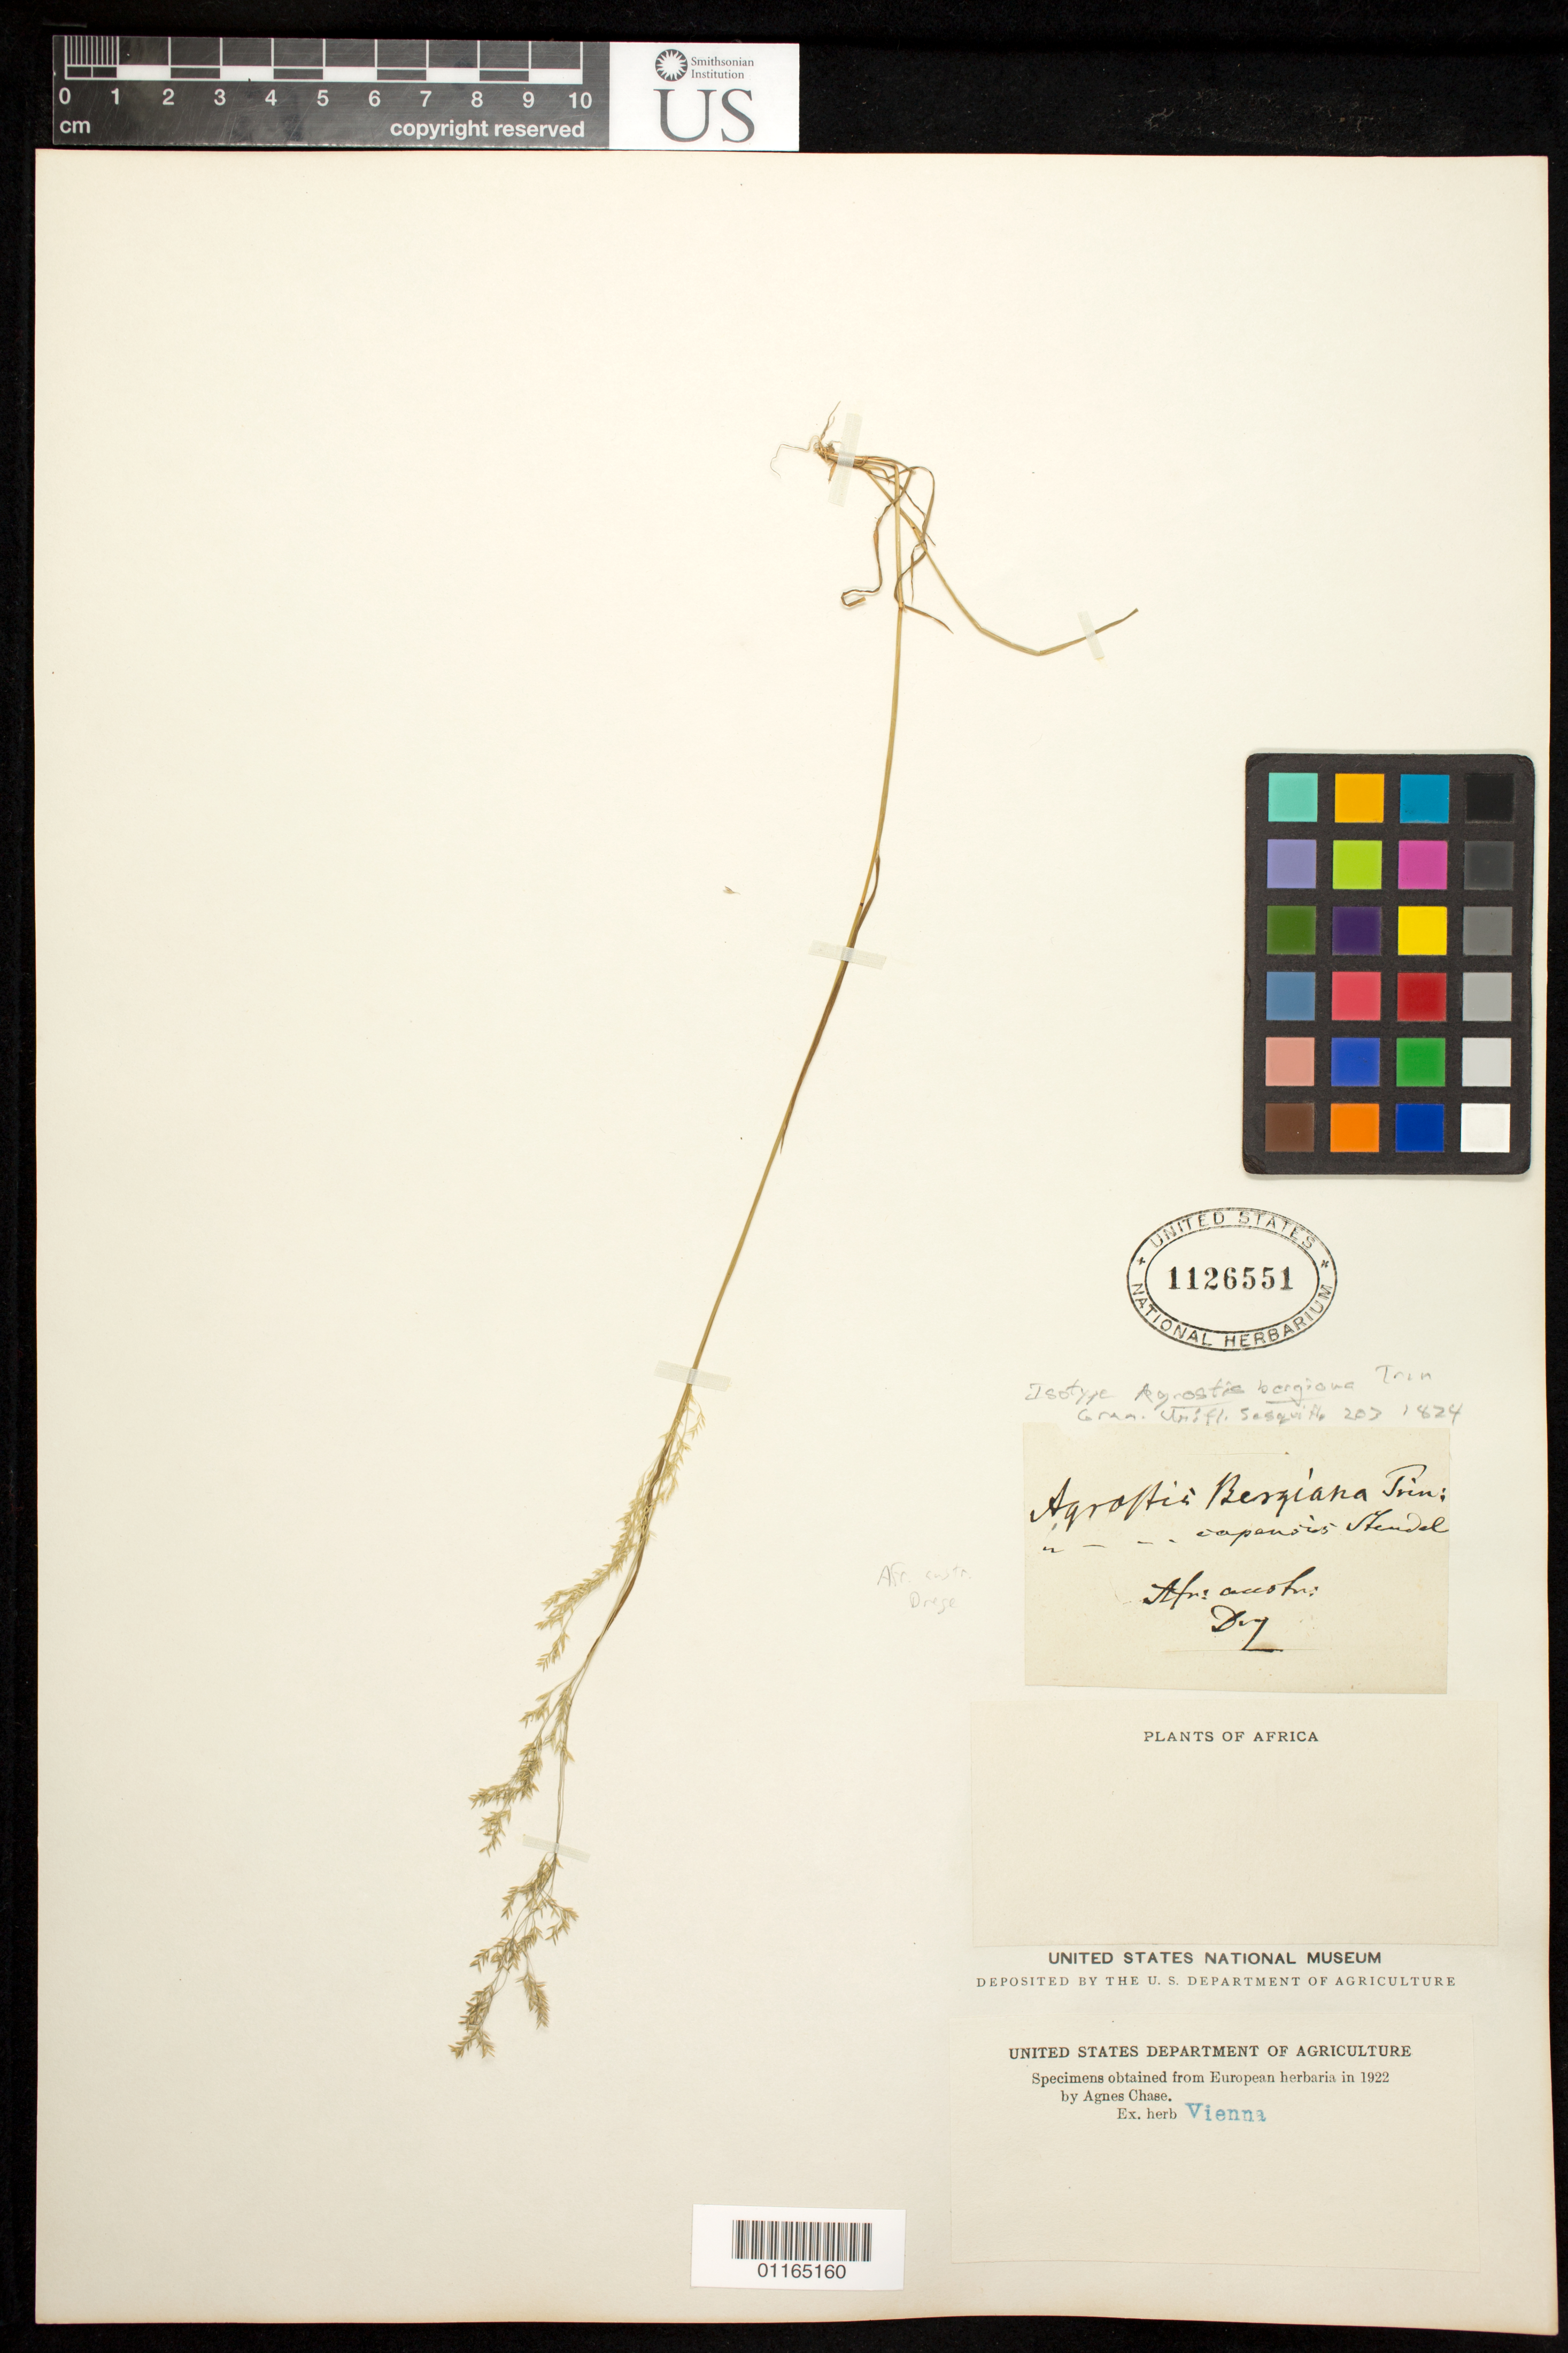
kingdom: Plantae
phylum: Tracheophyta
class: Liliopsida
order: Poales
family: Poaceae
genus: Agrostis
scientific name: Agrostis bergiana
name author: Trin.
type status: Possible Type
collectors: J. Drège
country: South Africa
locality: Sin loc.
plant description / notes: From (type?) specimen, ex herb. Vienna; label with minimal data.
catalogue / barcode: US 1126551